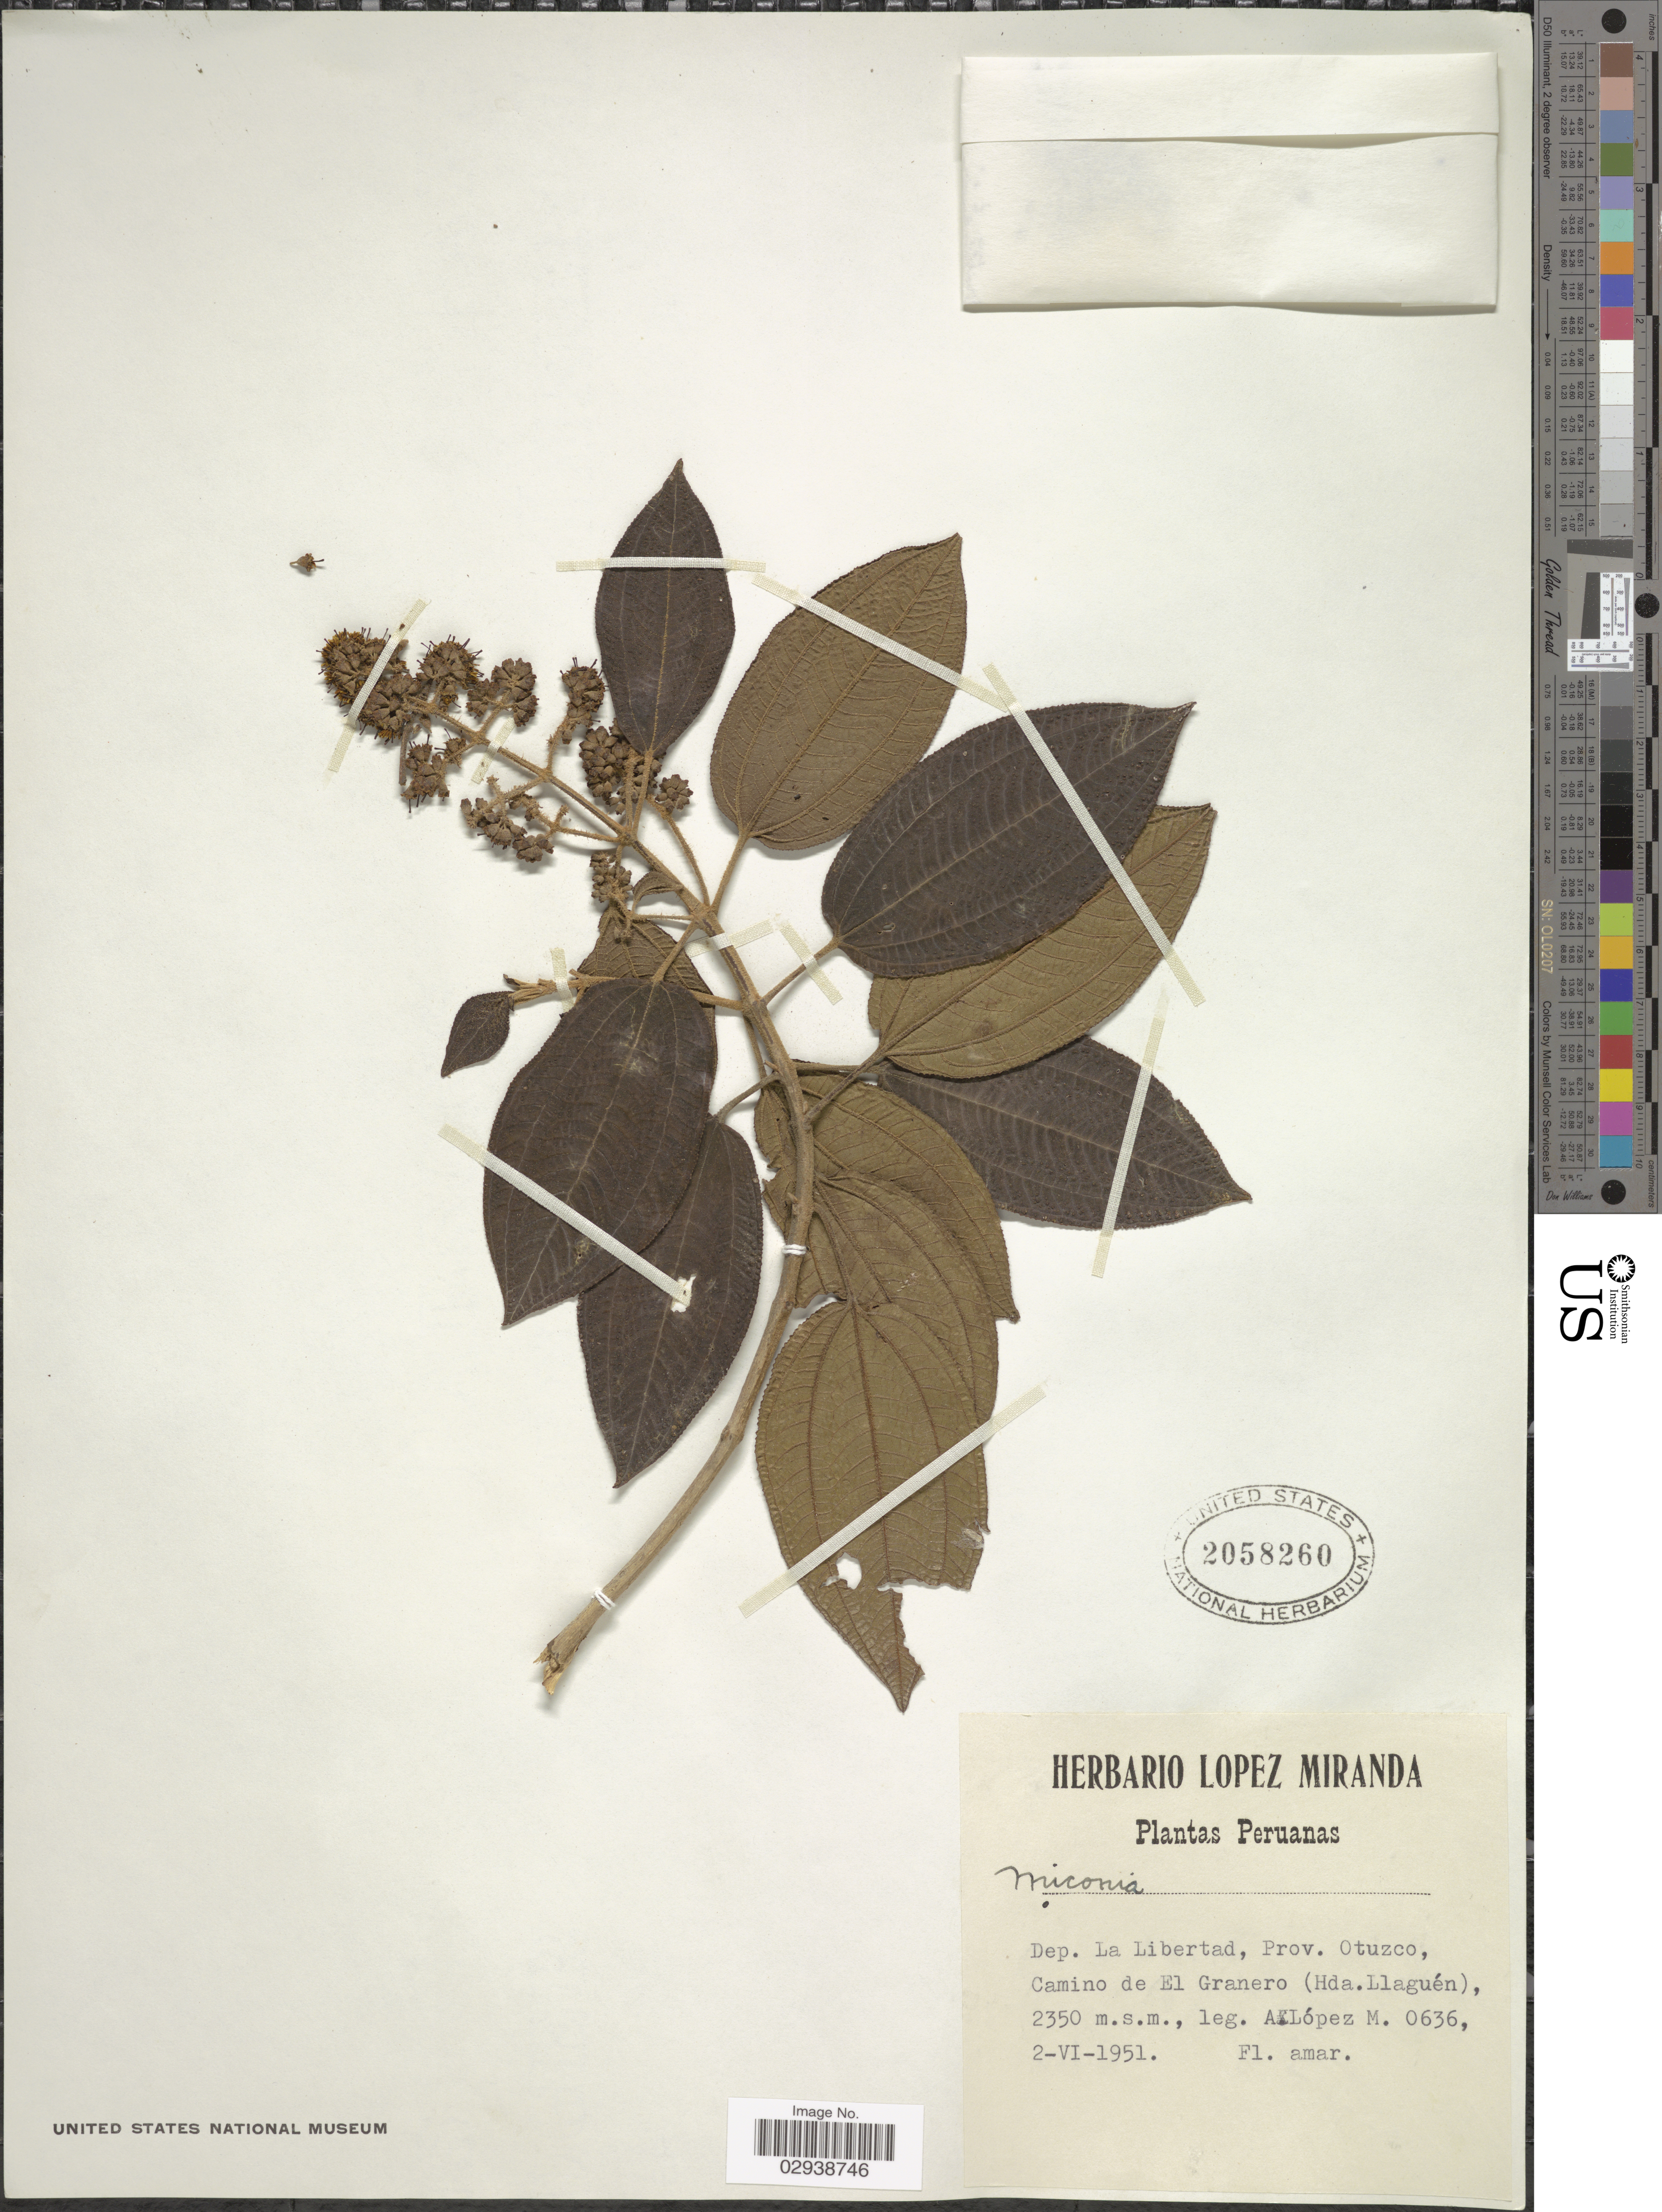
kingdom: Plantae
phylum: Tracheophyta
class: Magnoliopsida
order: Myrtales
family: Melastomataceae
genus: Miconia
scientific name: Miconia denticulata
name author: Naudin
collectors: A. López M.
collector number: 0636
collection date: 1951-06-02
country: Peru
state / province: La Libertad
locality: Dep. La Libertad, Prov. Otuzco, Camino de El Granero (Hda. Llaguén).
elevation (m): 2350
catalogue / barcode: US 2058260